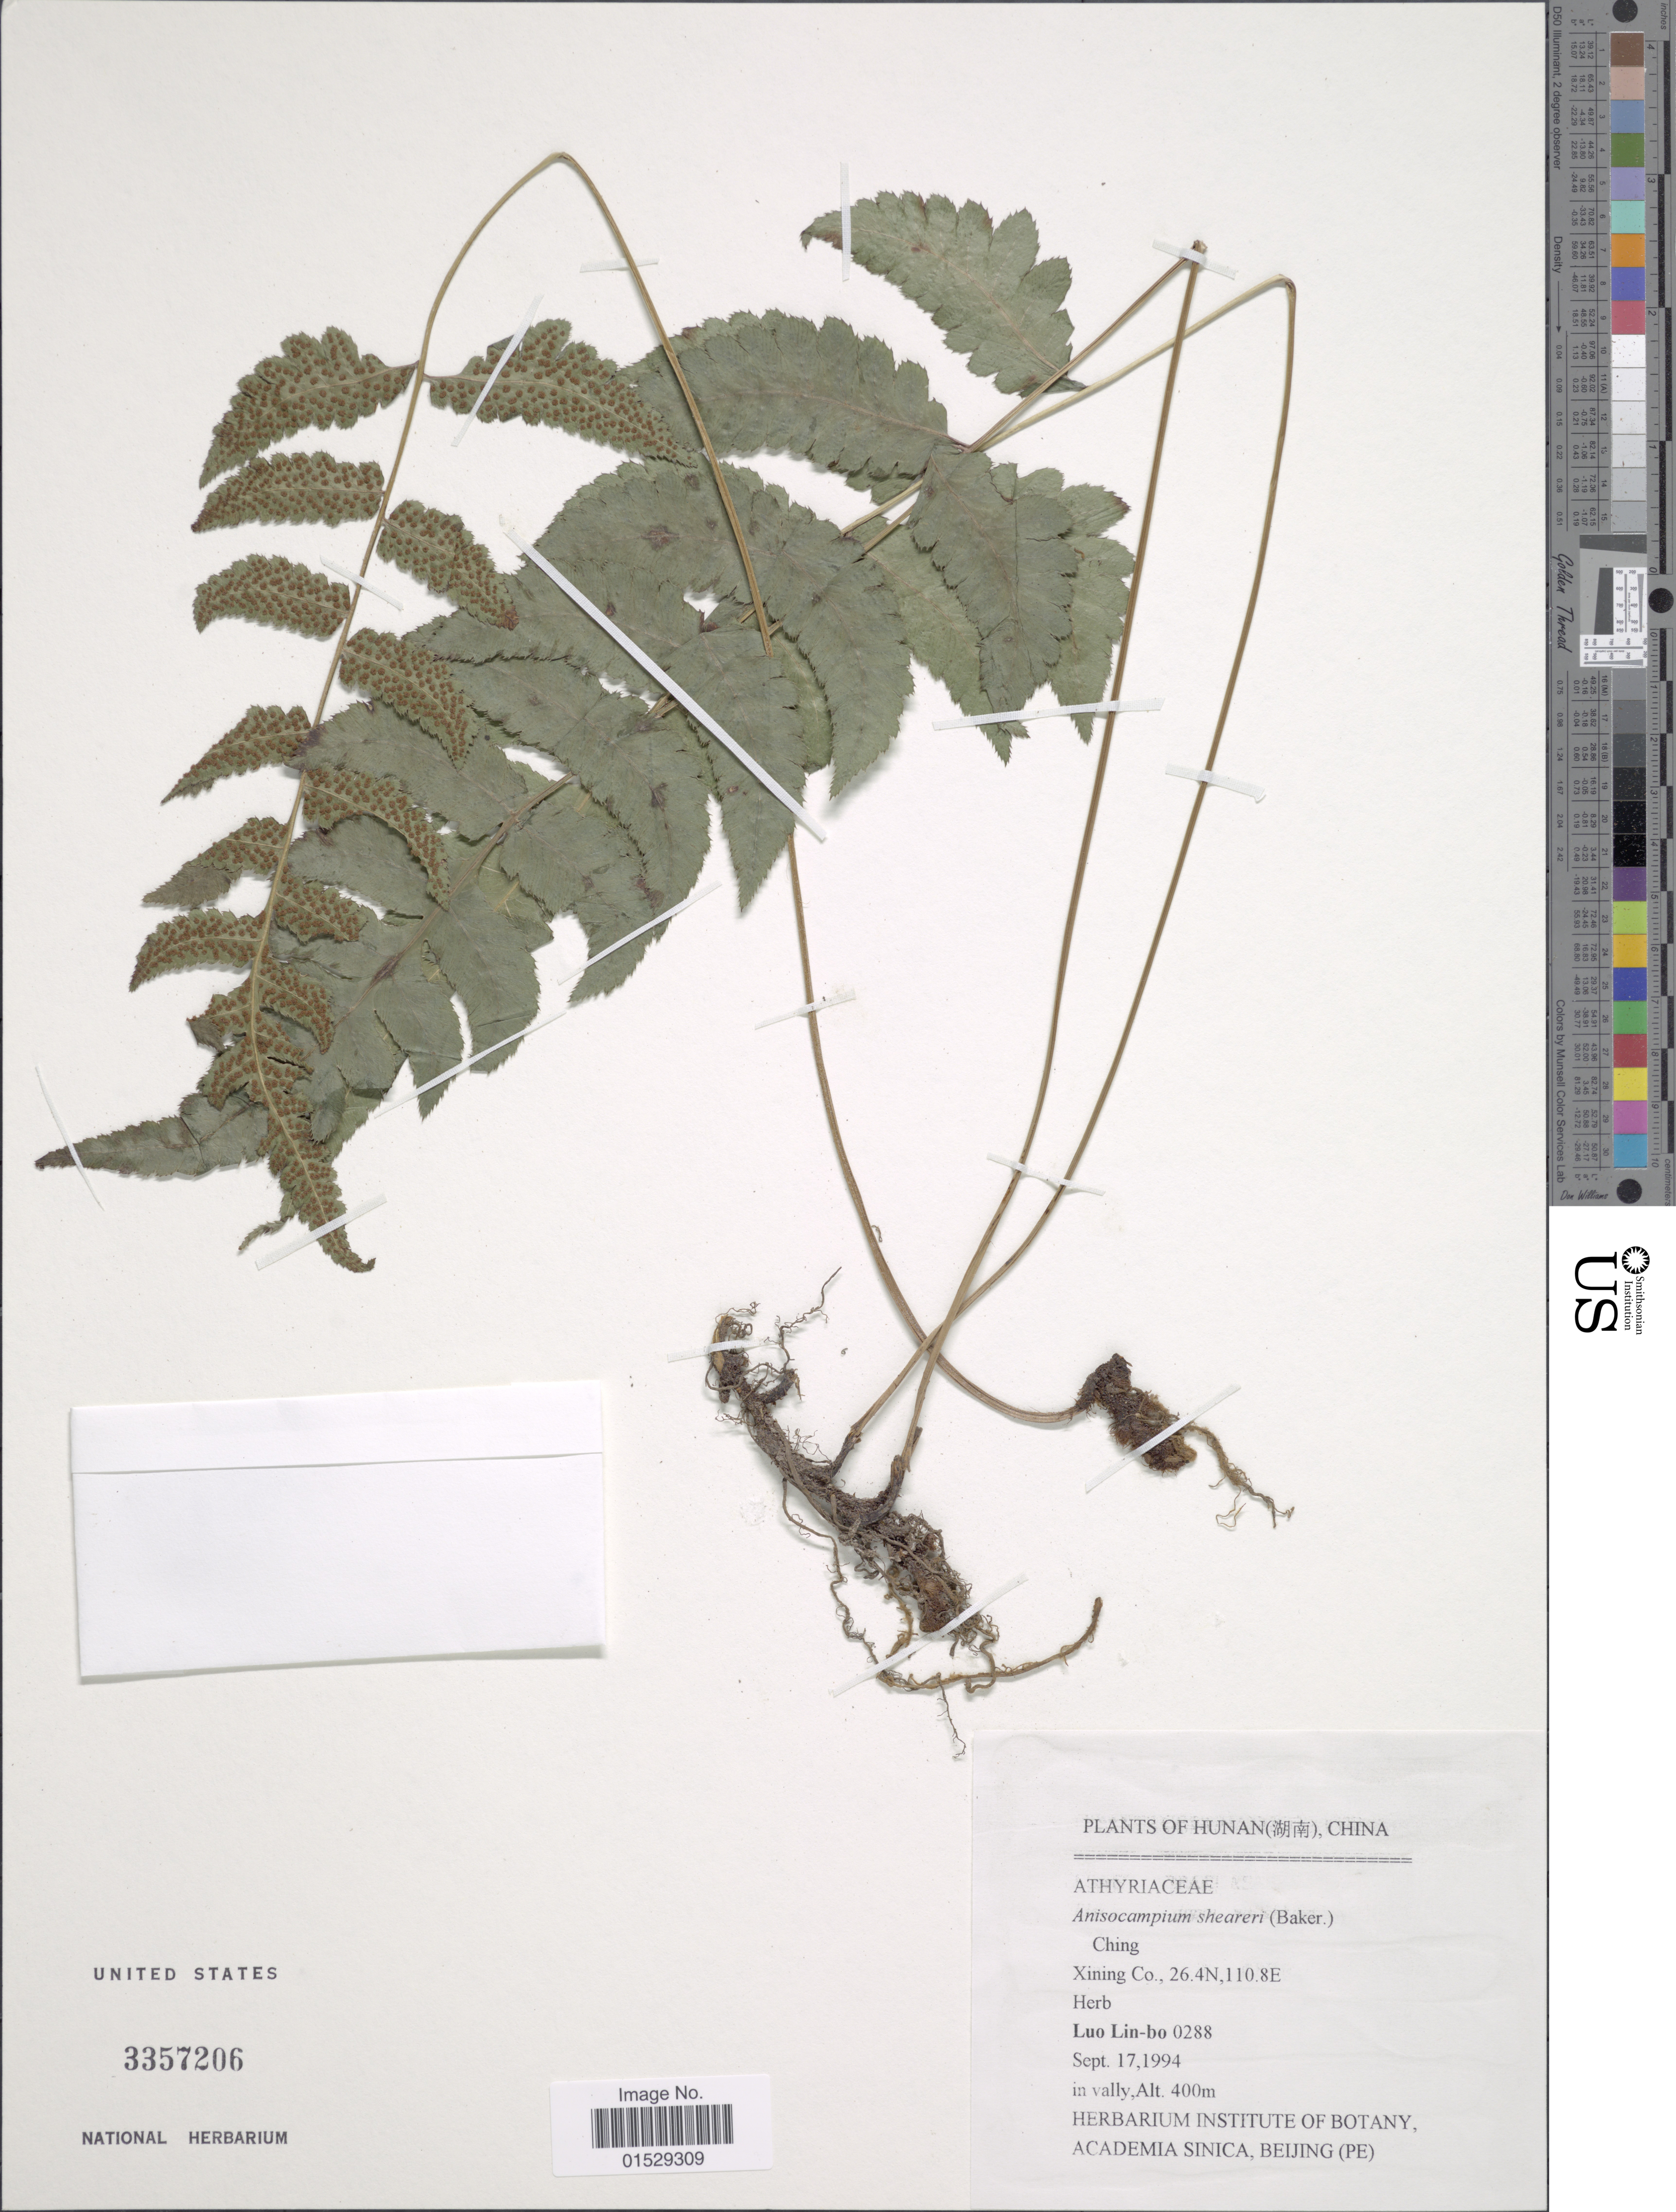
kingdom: Plantae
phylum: Tracheophyta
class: Polypodiopsida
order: Polypodiales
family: Athyriaceae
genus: Anisocampium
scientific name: Anisocampium sheareri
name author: (Baker)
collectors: L. Lin-bo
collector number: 0288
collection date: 1994-09-17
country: China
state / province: Hunan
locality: Ching, Xining Co, in valley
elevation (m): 400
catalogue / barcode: US 3357206